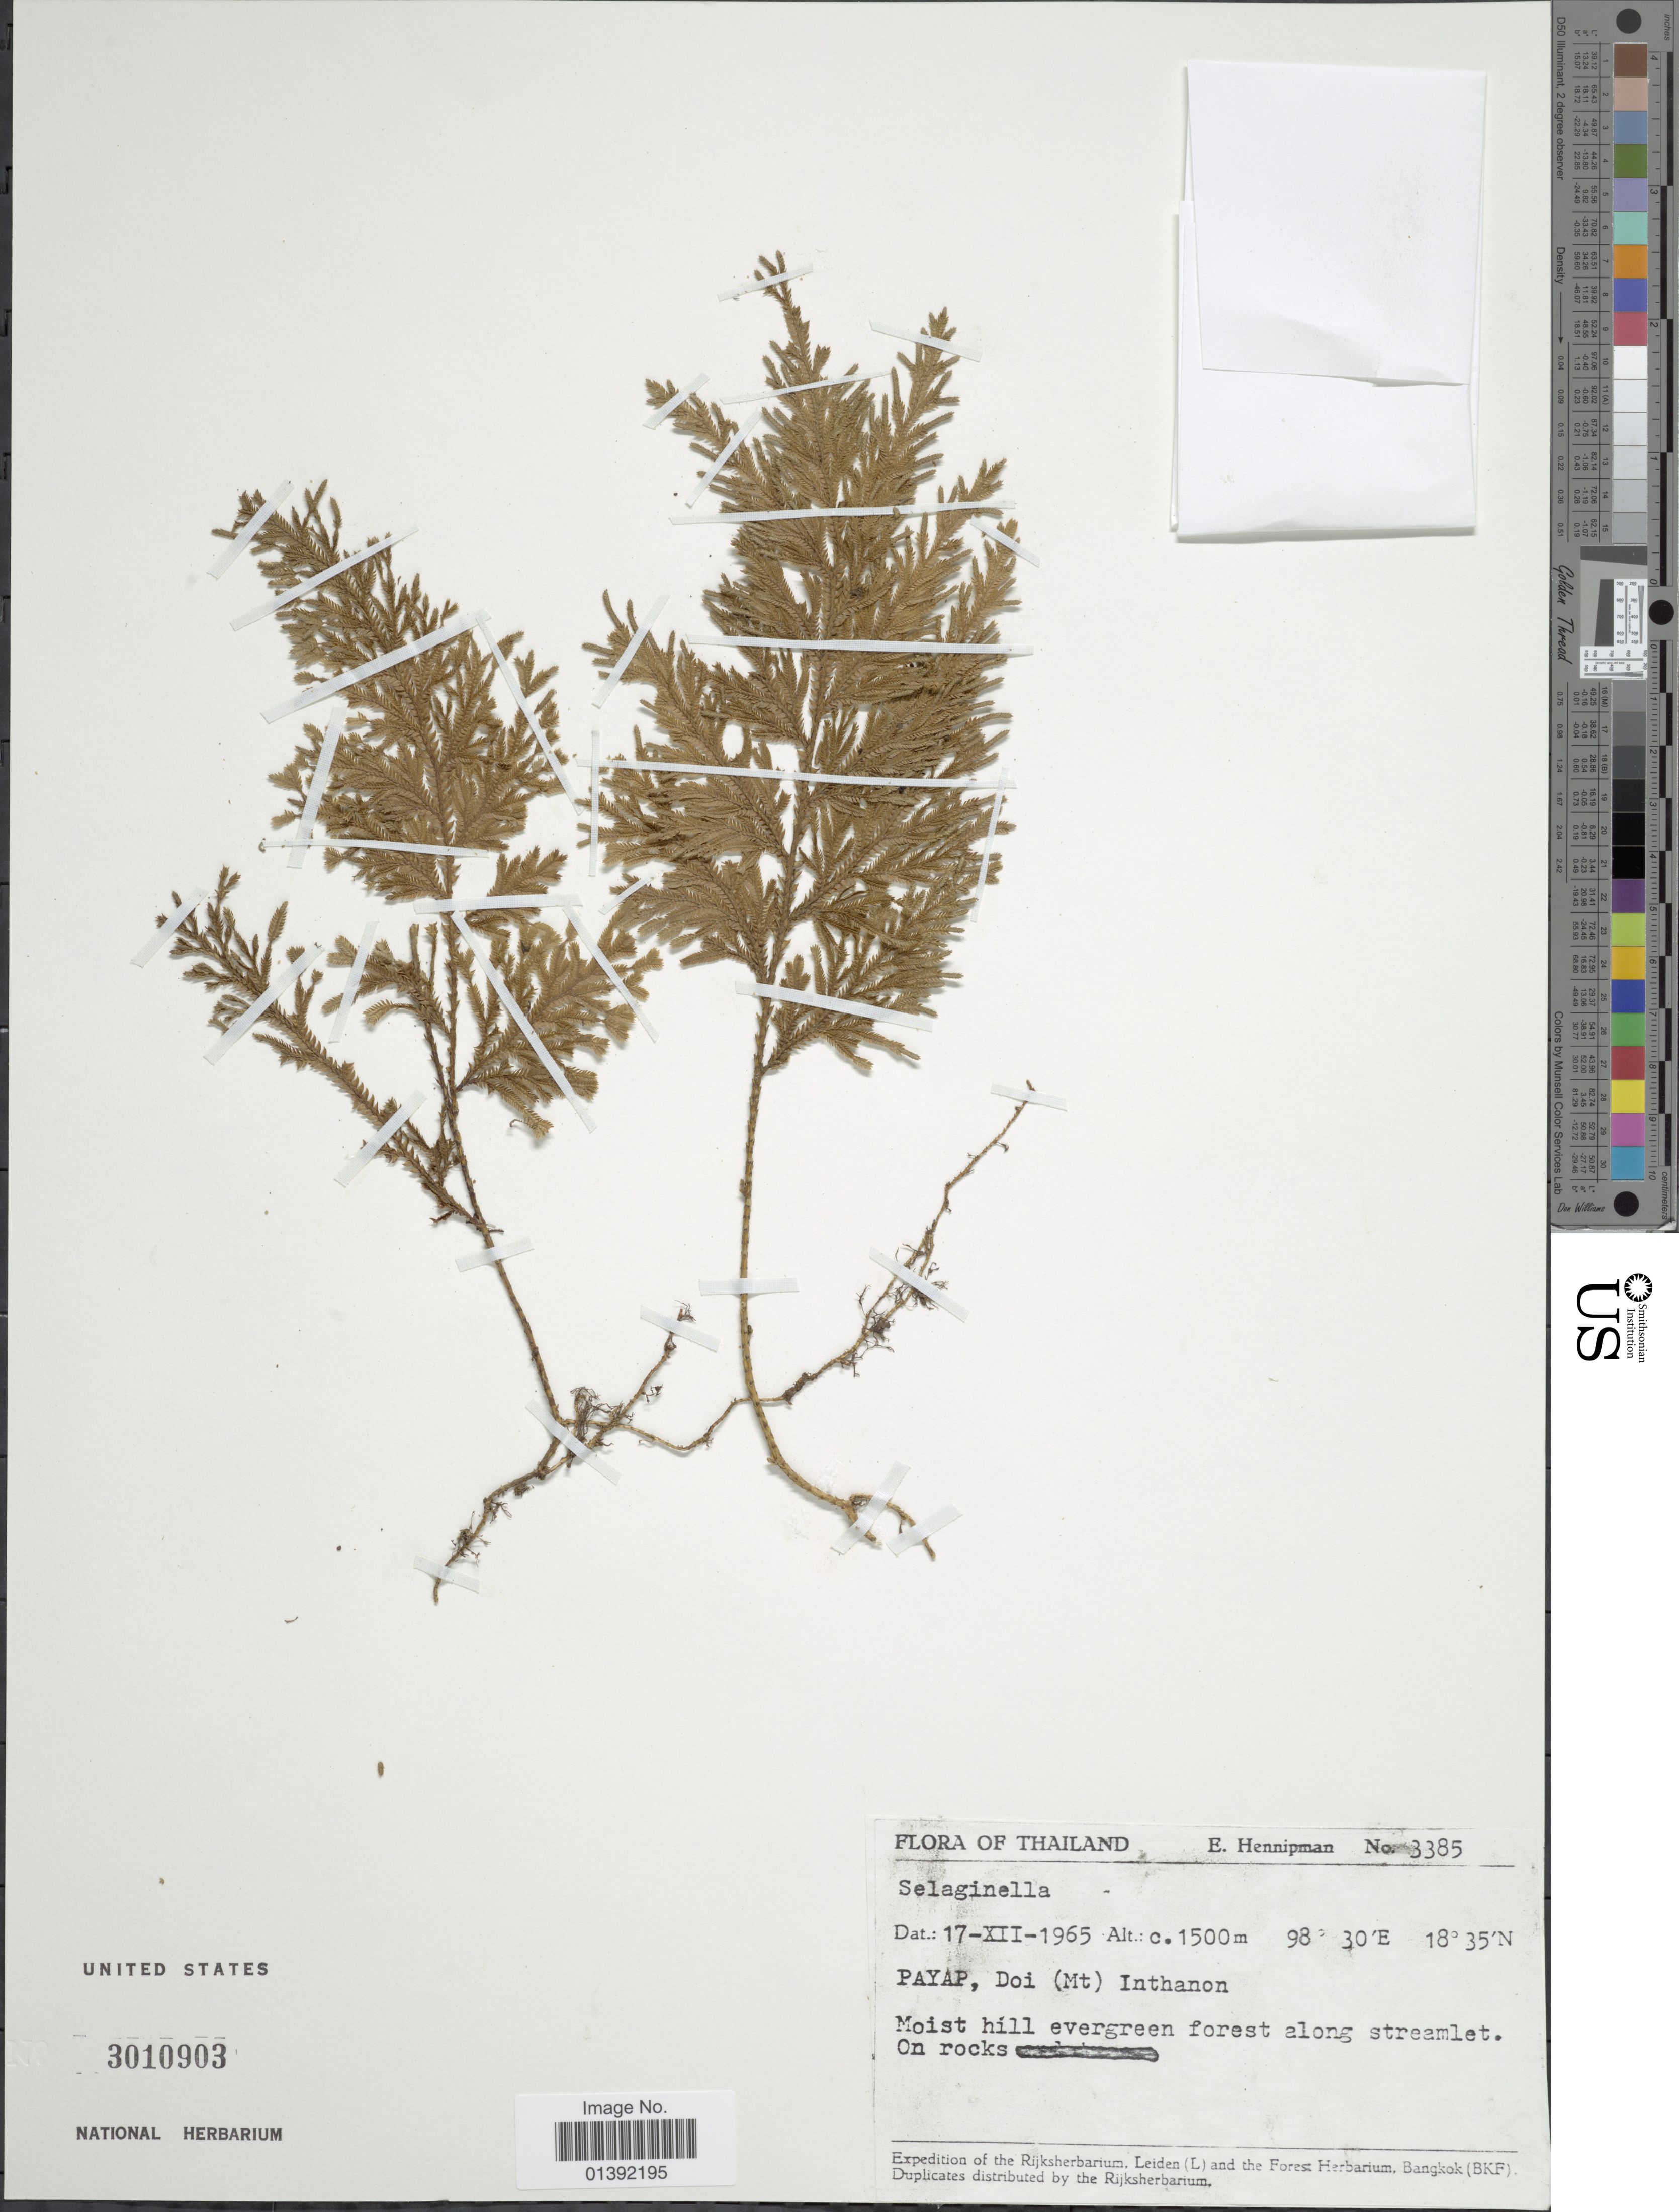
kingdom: Plantae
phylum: Tracheophyta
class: Lycopodiopsida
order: Selaginellales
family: Selaginellaceae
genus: Selaginella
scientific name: Selaginella sp.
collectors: E. Hennipman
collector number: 3385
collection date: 1965-12-17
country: Thailand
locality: Payap, Doi (Mt) Inthanon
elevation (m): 1500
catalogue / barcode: US 3010903